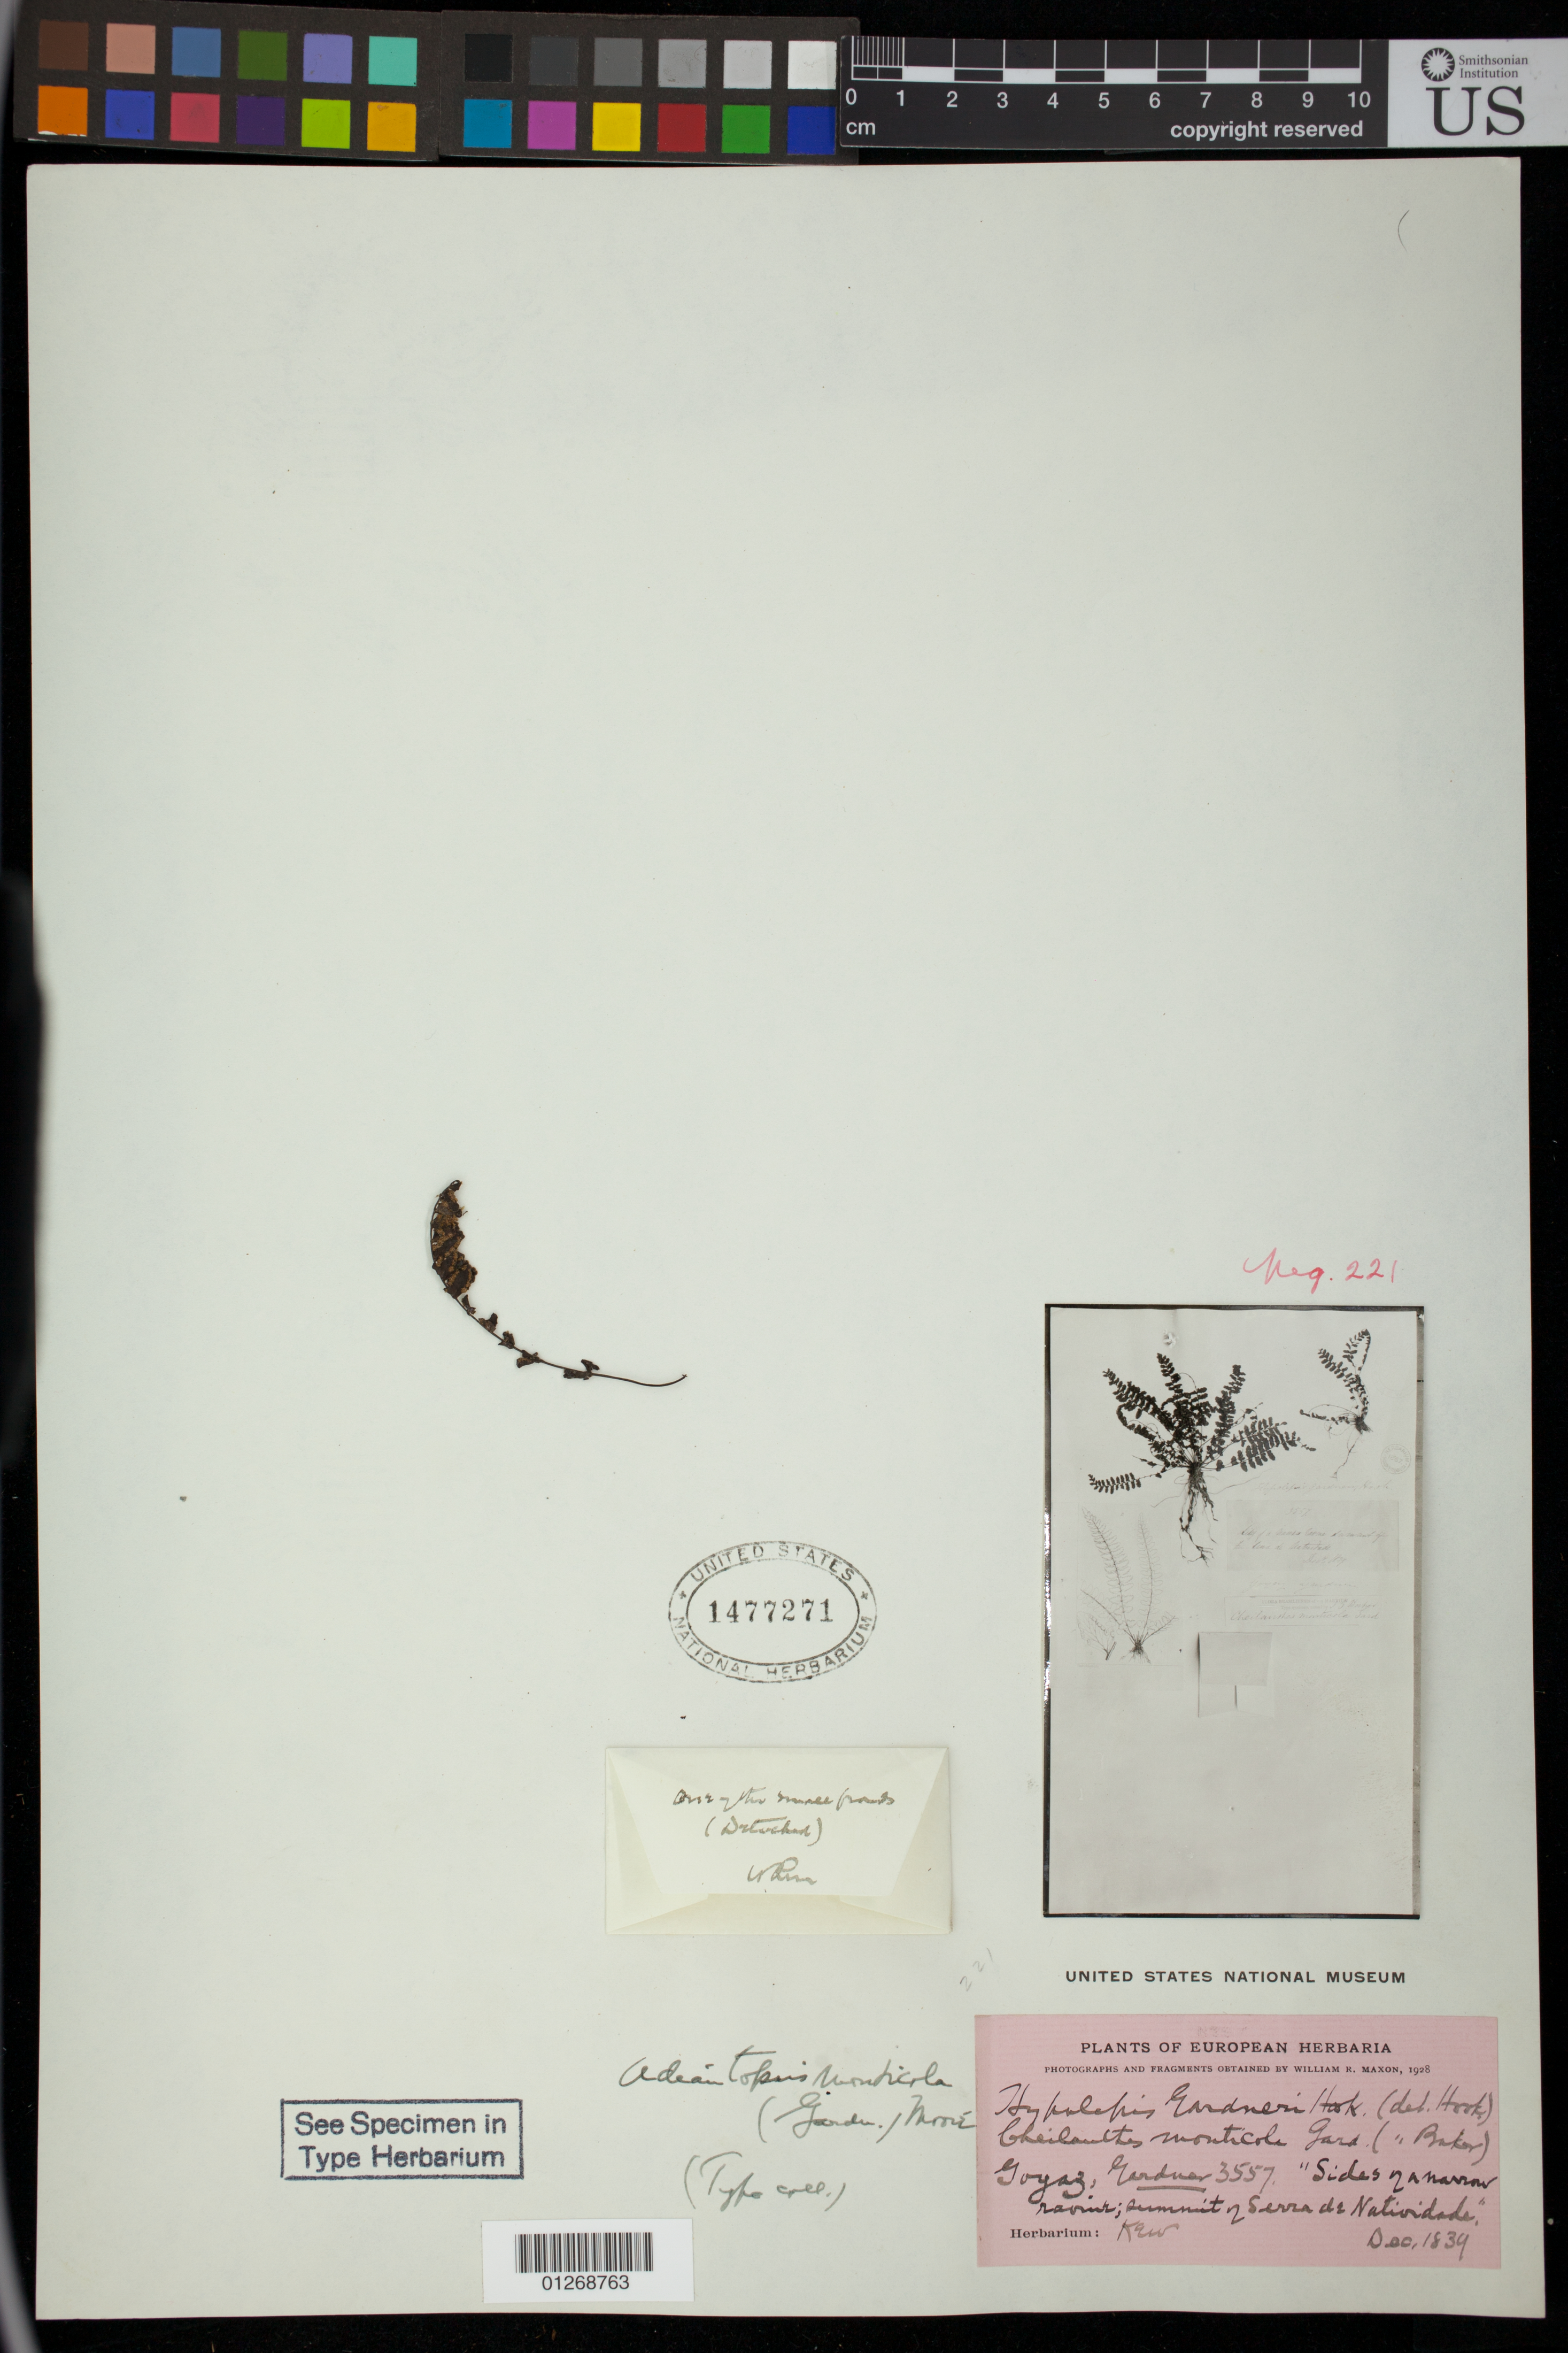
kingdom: Plantae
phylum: Tracheophyta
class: Polypodiopsida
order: Polypodiales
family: Pteridaceae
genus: Cheilanthes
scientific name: Cheilanthes monticola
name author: Gardner in Hook.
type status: Isotype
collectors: G. Gardner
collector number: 3557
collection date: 1839-12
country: Brazil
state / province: Goiás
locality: Goyaz, summit of Serra de Natividade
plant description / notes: Photograph and fragmentary material of type specimen ex herb. Kew. Possibly also a type of Hypolepis gardneri Hook.? The specimen at Kew from which this fragment was taken was annotated by Hooker as "Hypolepis gardneri Hook." (and has illustration of that species from original description attached) although the protologue of that name cites Gardner 3556 as the type.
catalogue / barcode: US 1477271